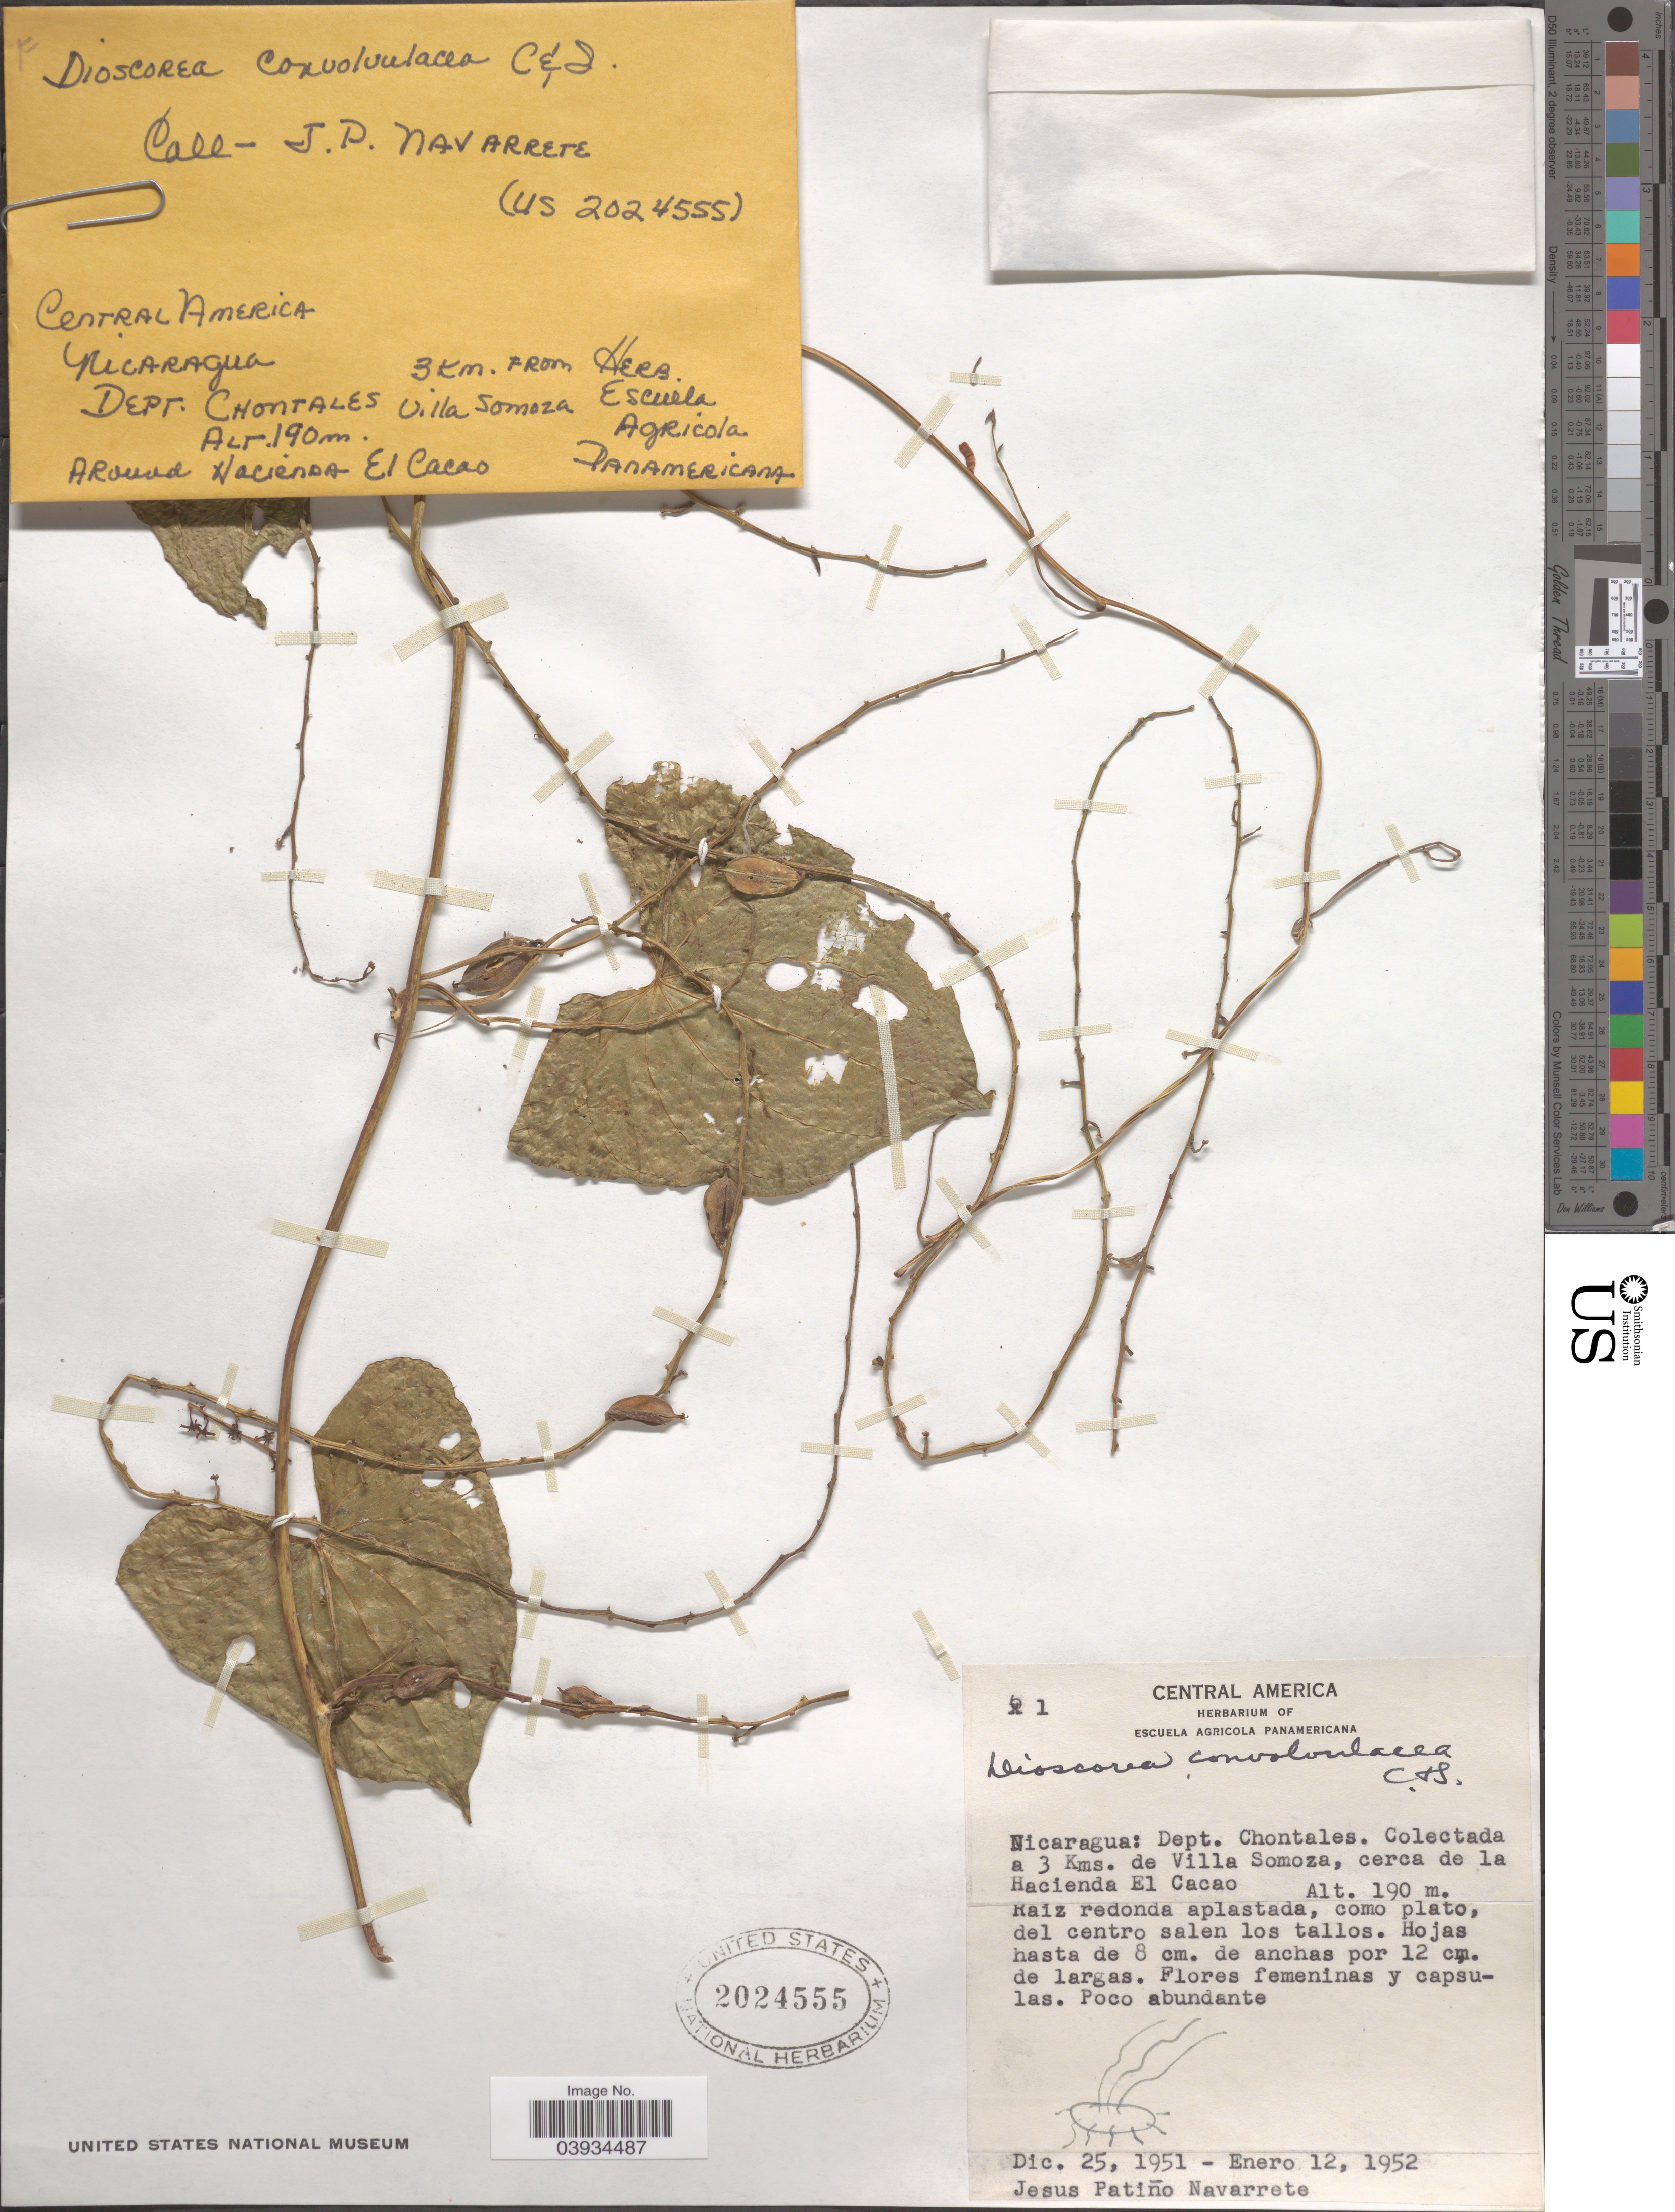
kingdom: Plantae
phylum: Tracheophyta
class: Liliopsida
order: Dioscoreales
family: Dioscoreaceae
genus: Dioscorea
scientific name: Dioscorea convolvulacea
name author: Schltdl. & Cham.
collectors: J. Navarrete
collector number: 1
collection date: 1951-12-25/1952-01-12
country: Nicaragua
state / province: Chontales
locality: Dept. Chontales. A 3 Kms. de Villa Somoza, cerca de la Hacienda El Cacao.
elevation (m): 190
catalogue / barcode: US 2024555